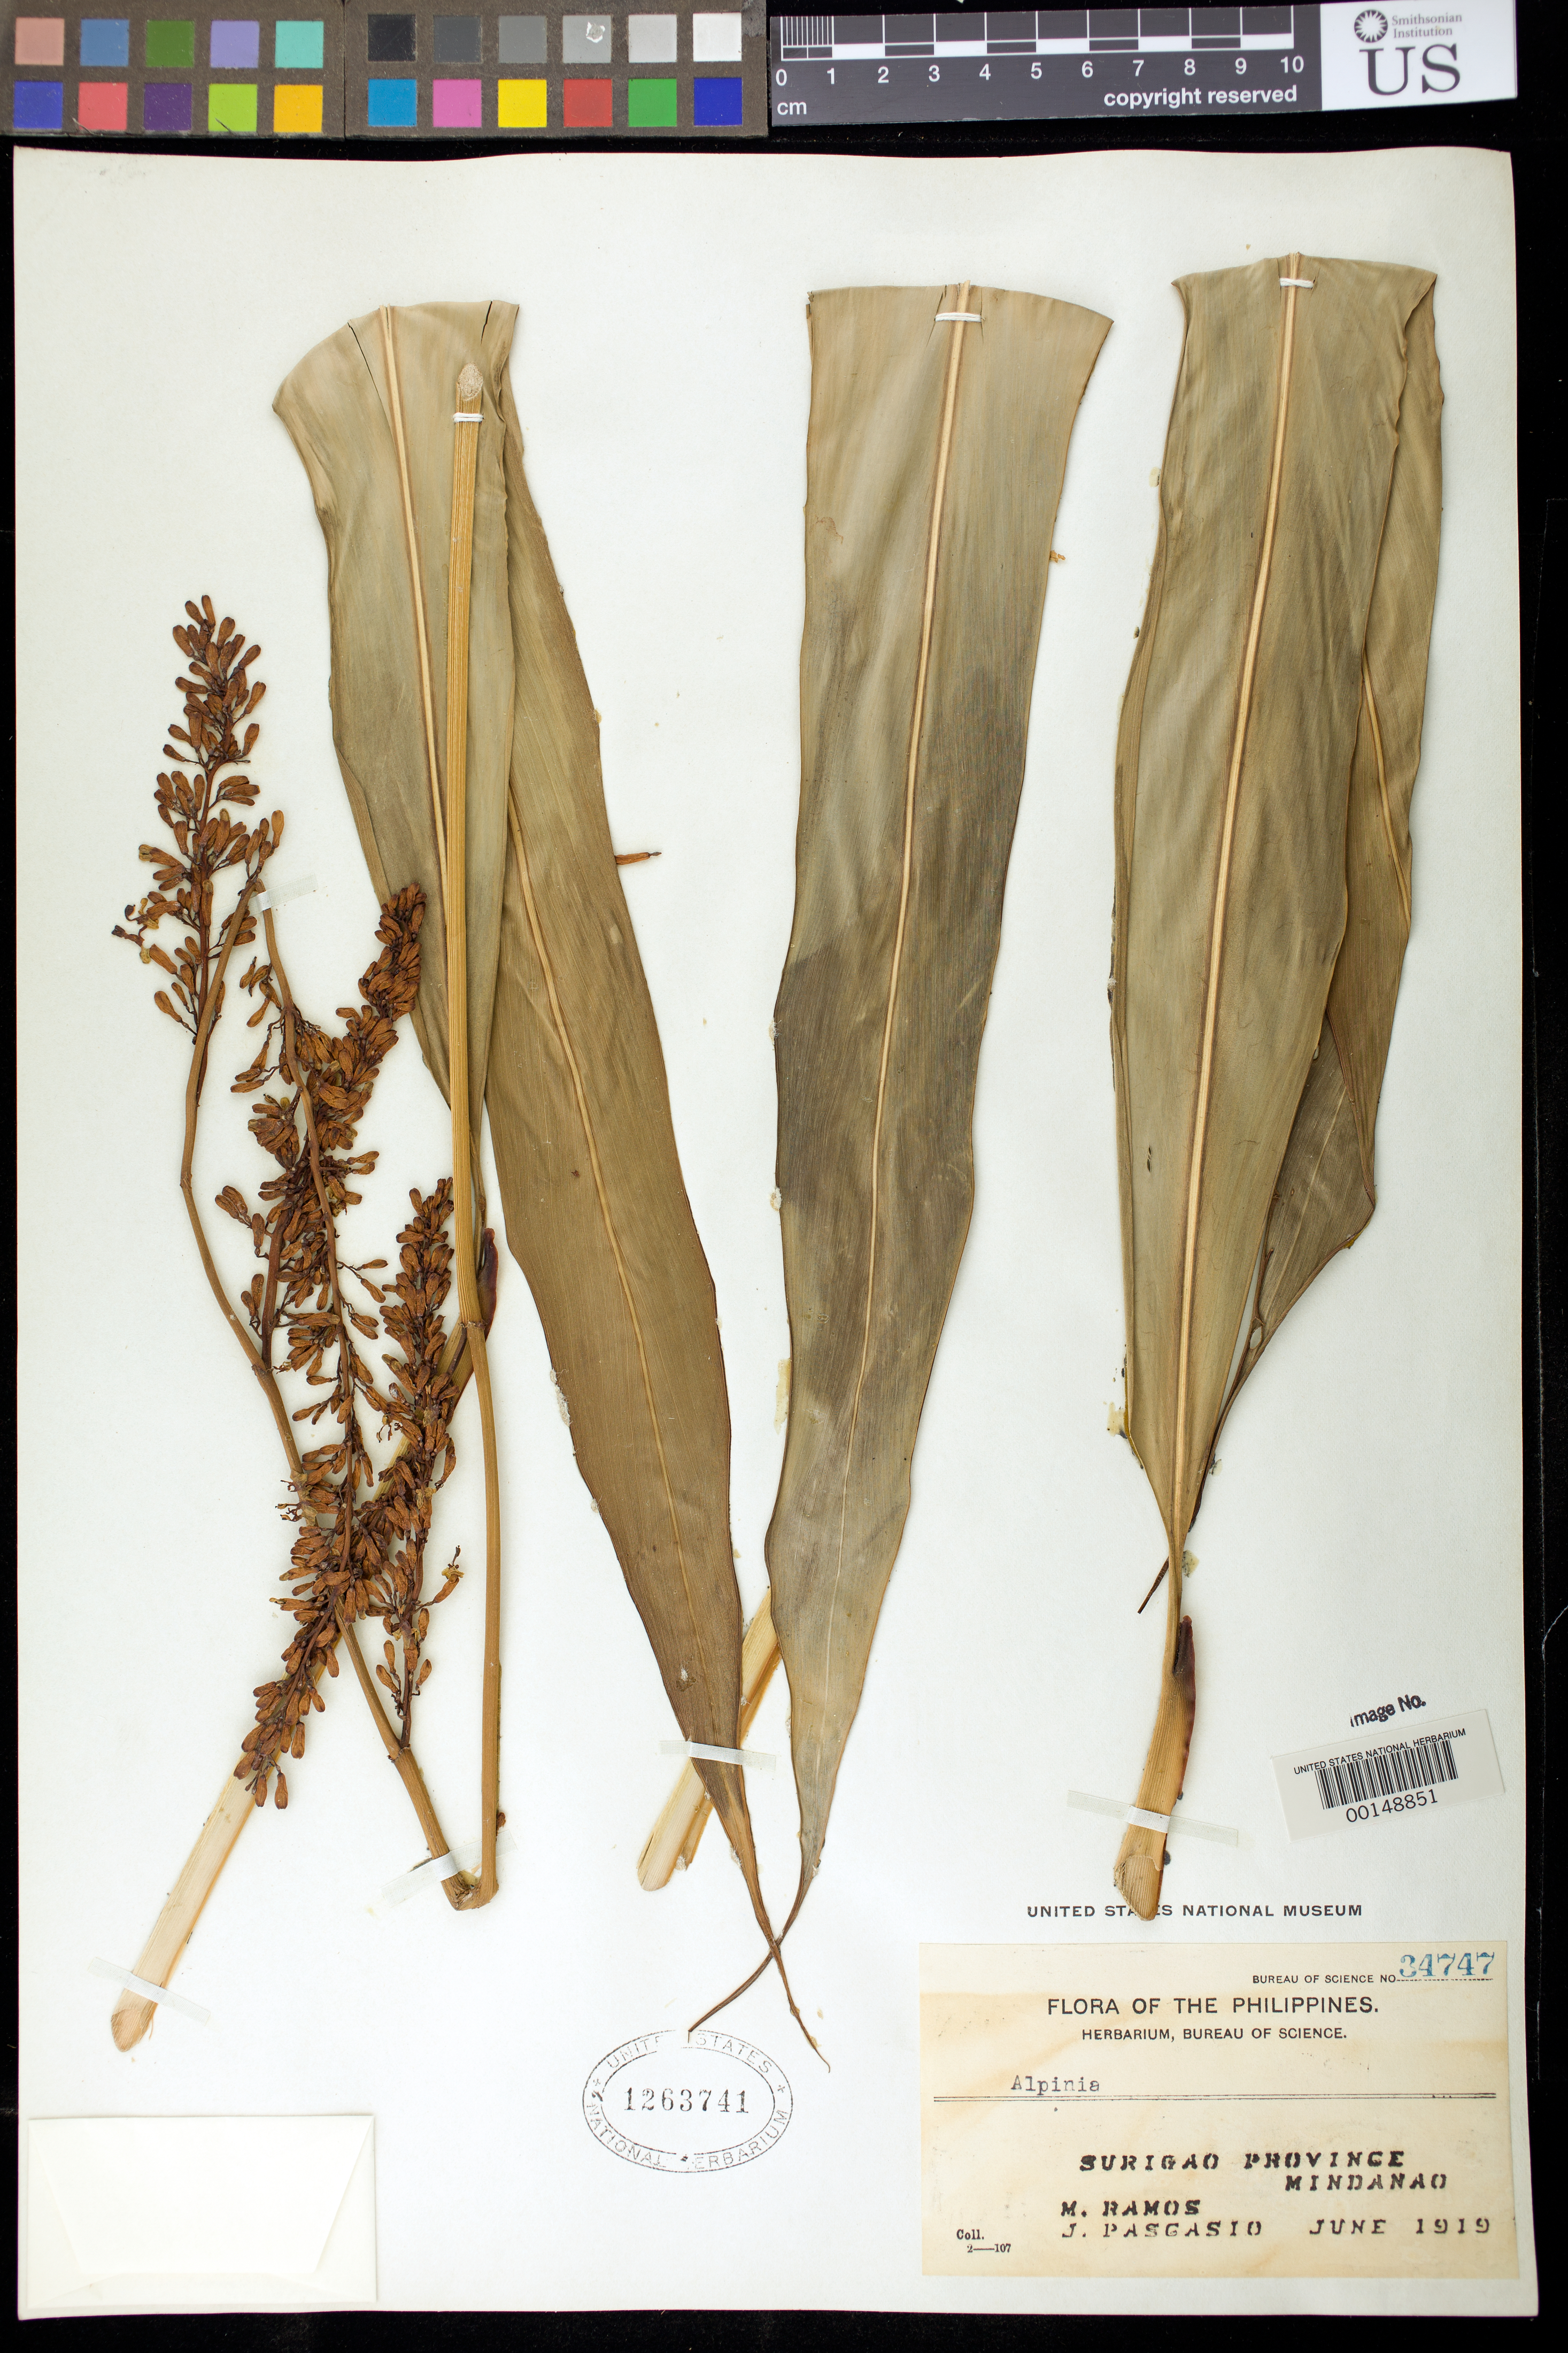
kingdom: Plantae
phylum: Tracheophyta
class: Liliopsida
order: Zingiberales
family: Zingiberaceae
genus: Alpinia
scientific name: Alpinia sp.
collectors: M. Ramos & J. Pascasio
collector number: Bur. Sci. 34747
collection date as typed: Jun 1919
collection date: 1919-06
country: Philippines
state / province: Caraga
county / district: Surigao del Norte / Surigao del Sur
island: Mindanao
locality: Surigao province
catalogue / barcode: US 1263741